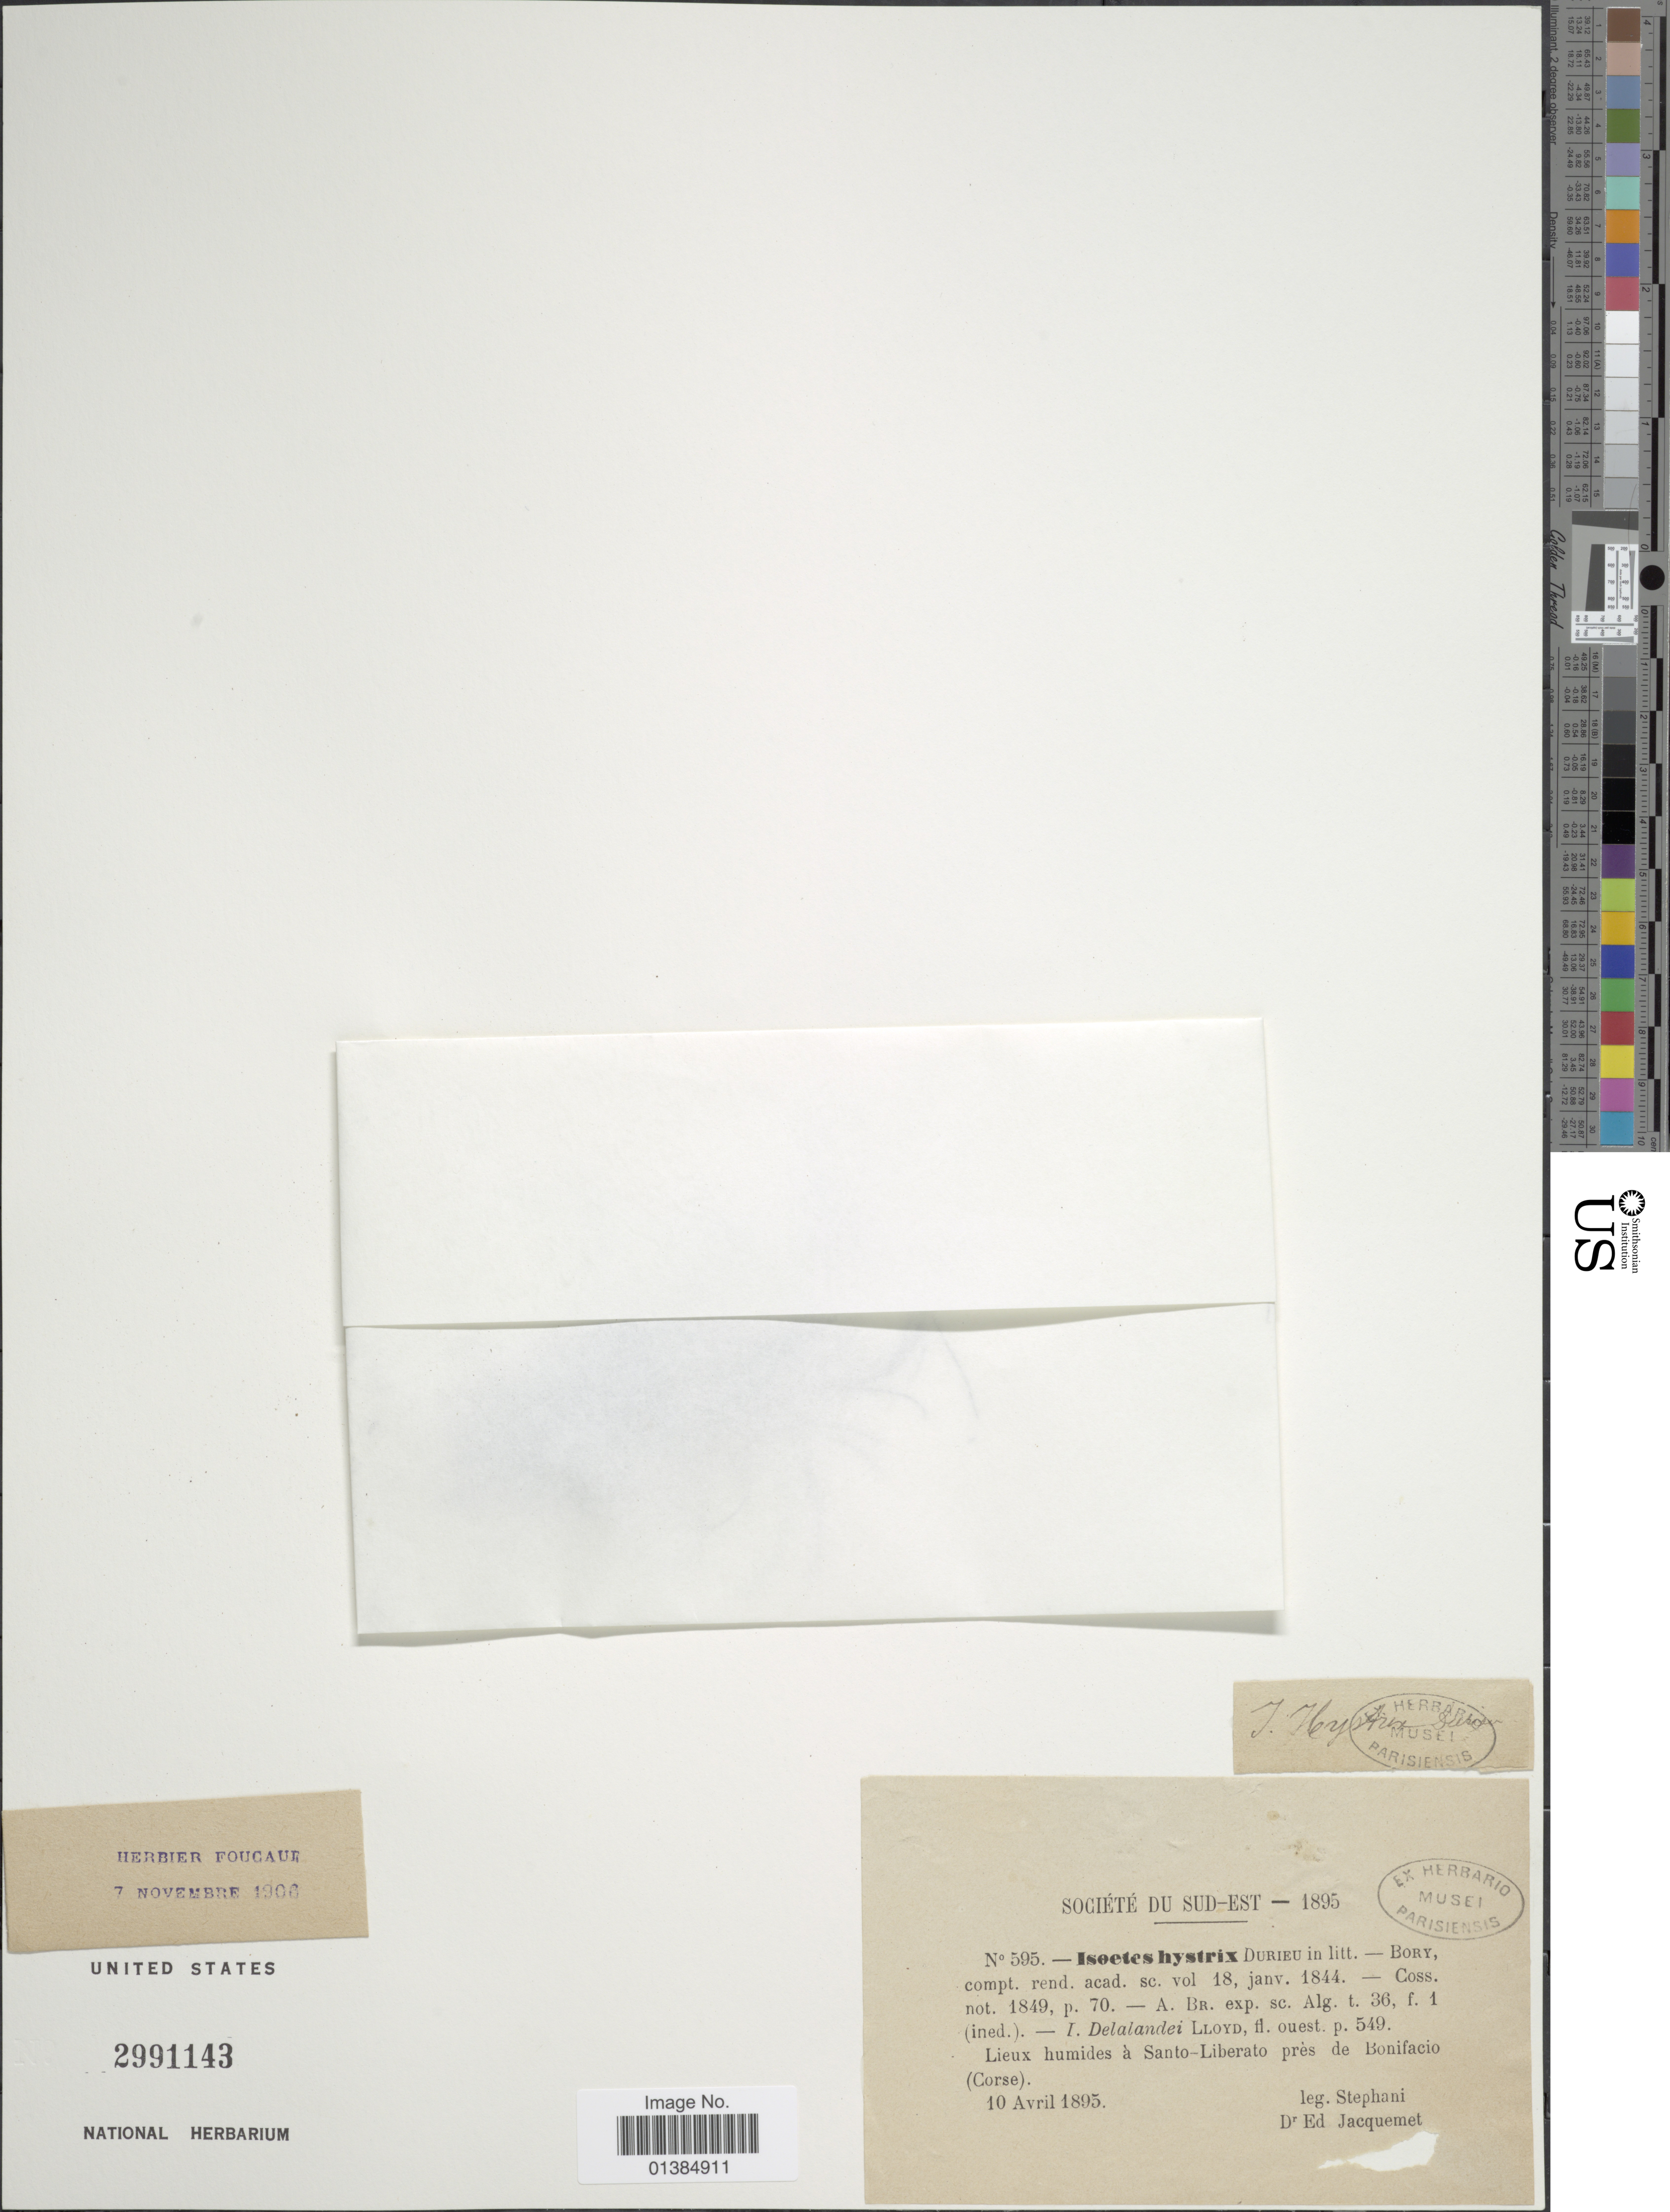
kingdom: Plantae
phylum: Tracheophyta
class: Lycopodiopsida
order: Isoetales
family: Isoetaceae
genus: Isoetes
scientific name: Isoetes histrix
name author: Bory & Durieu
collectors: F. Stephani & E. Jacquemet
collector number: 595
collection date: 1895-04-10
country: France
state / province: Corsica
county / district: Corse-du-Sud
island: Corse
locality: Société du Sud-Est. Lieux humides à Santo-Liberato près de Bonifacio (Corse).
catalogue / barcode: US 2991143